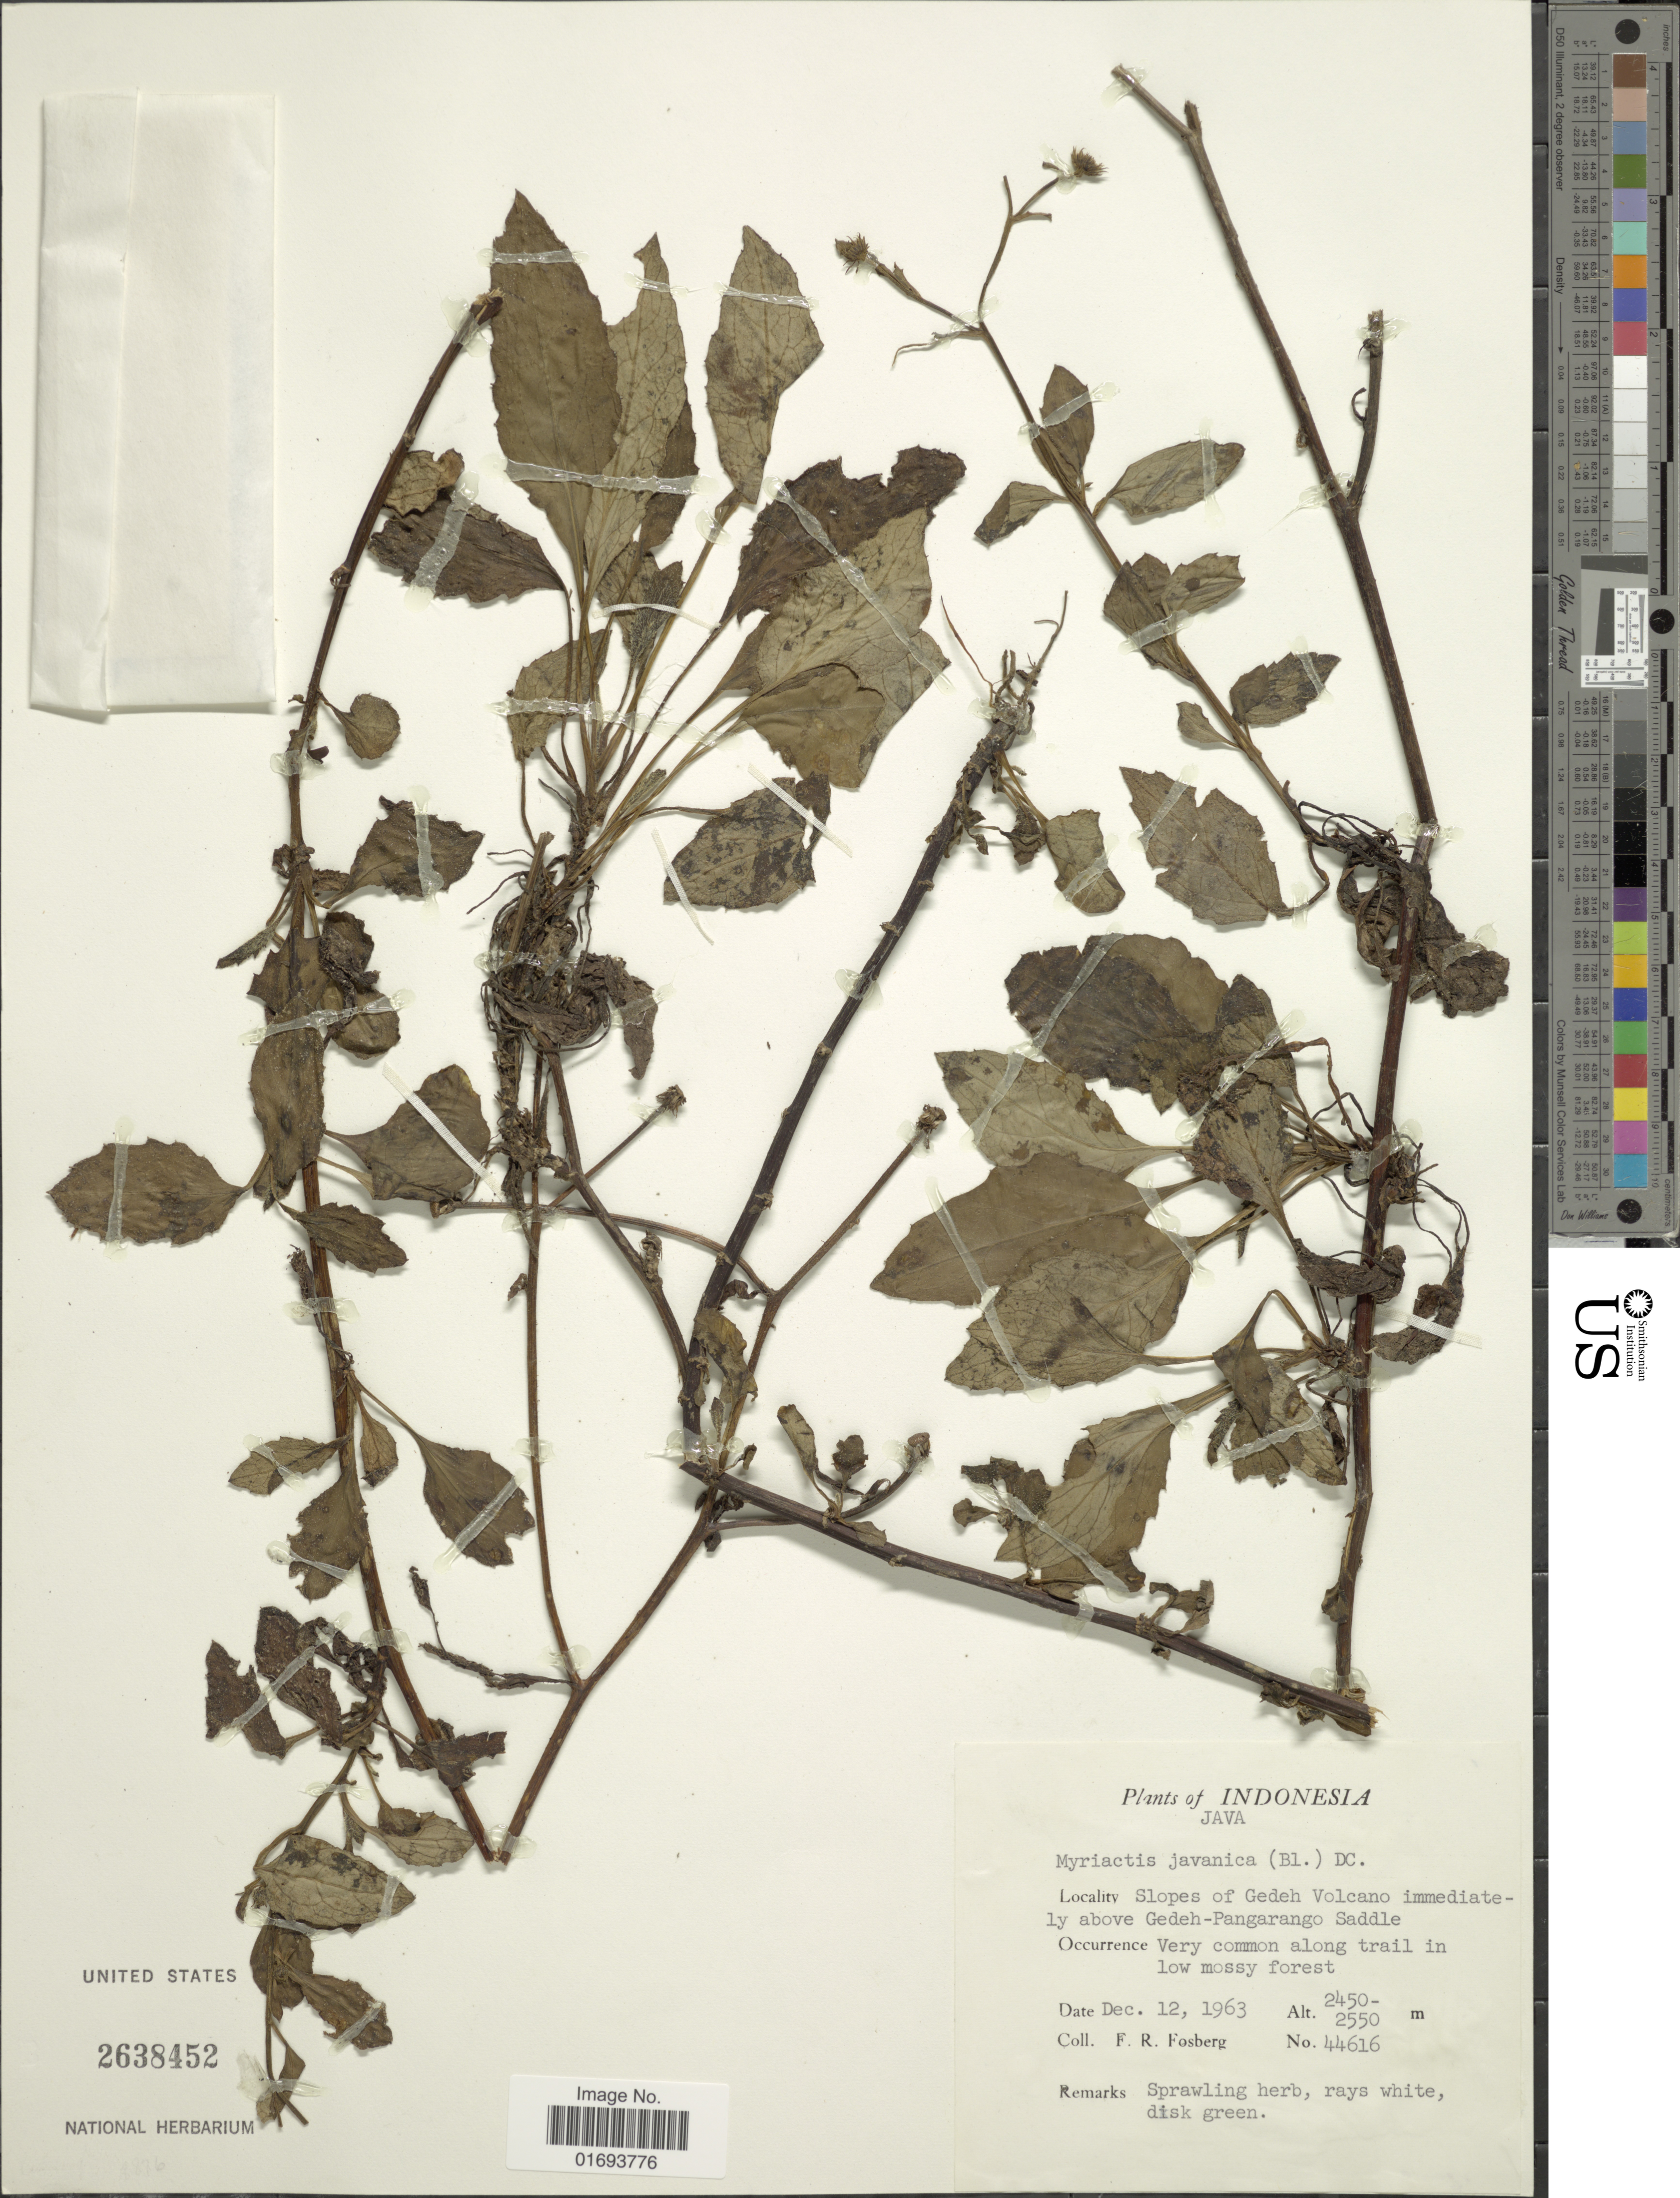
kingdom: Plantae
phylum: Tracheophyta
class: Magnoliopsida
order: Asterales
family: Asteraceae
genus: Myriactis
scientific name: Myriactis javanica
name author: DC.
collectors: F. R. Fosberg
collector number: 44616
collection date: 1963-12-12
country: Indonesia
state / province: Java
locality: Indonesia. Java. Slopes of Gedeh Volcano immediately above Gedeh-Pangarango Saddle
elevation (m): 2450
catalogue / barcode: US 2638452